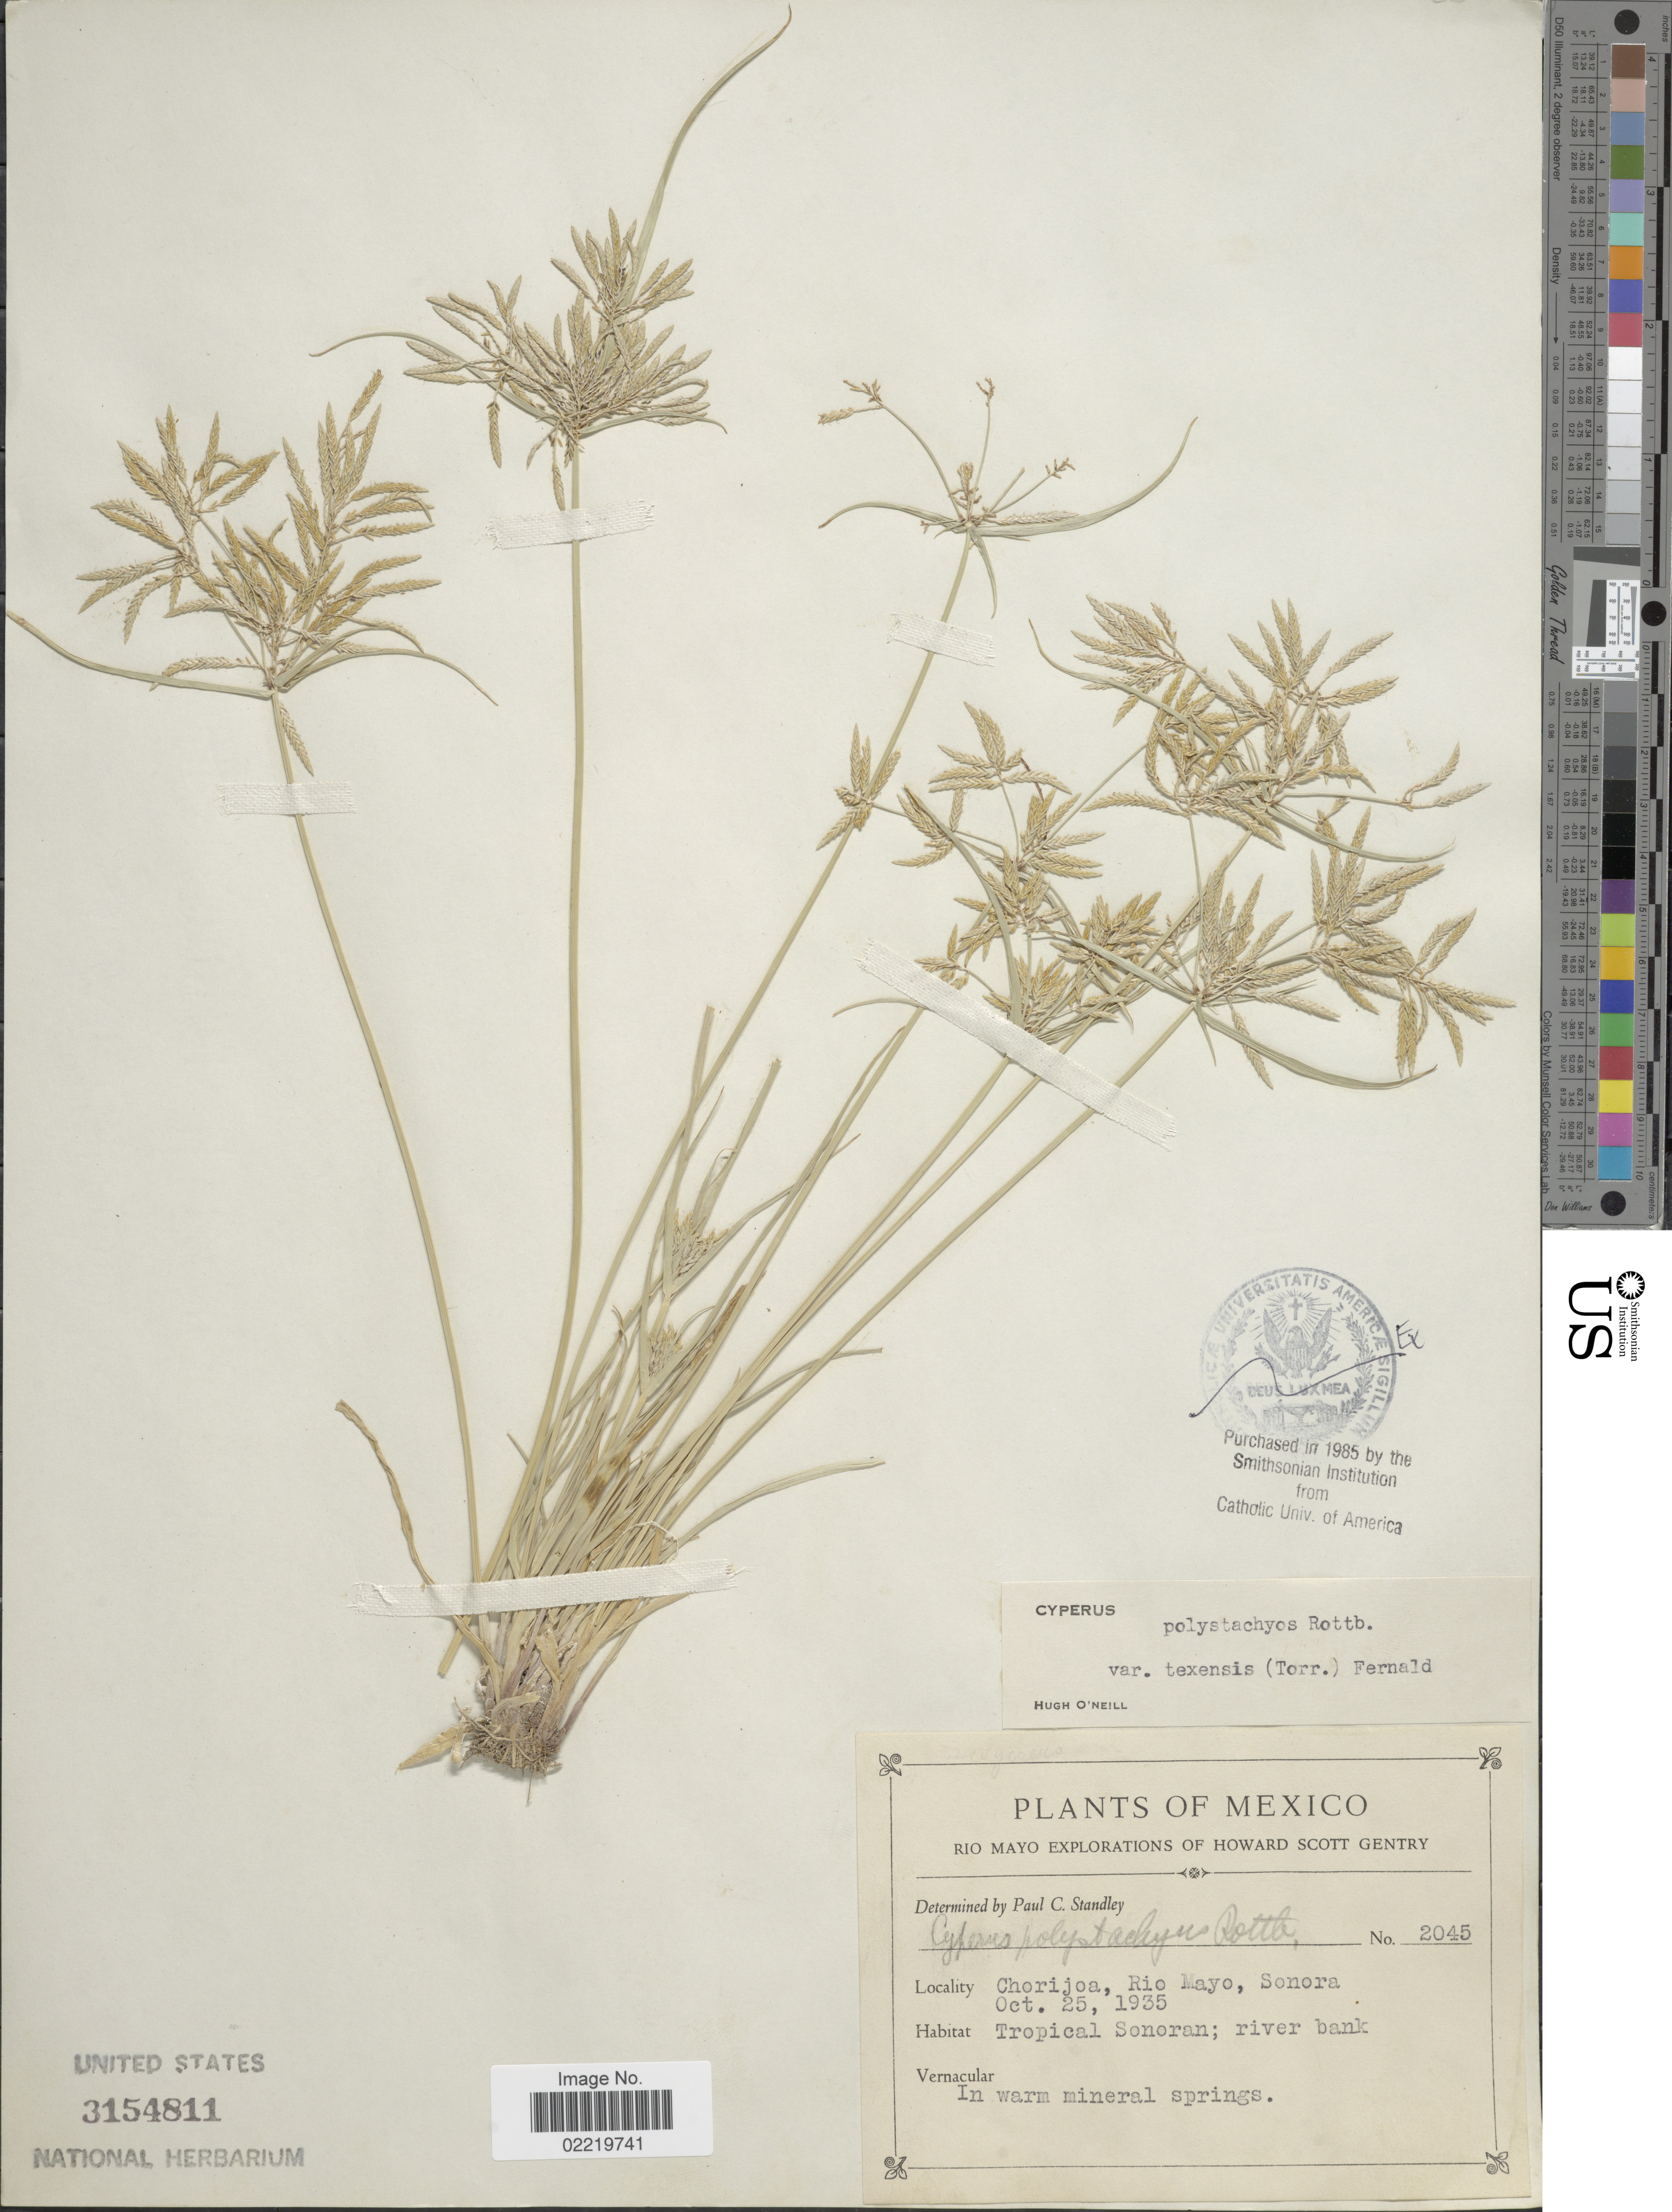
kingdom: Plantae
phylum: Tracheophyta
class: Liliopsida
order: Poales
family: Cyperaceae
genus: Cyperus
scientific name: Cyperus polystachyos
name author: Rottb.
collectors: H. S. Gentry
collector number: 2045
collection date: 1935-10-25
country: Mexico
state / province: Sonora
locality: Chorijoa, Rio Mayo, Tropical Sonoran; river bank, In warm mineral springs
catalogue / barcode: US 3154811